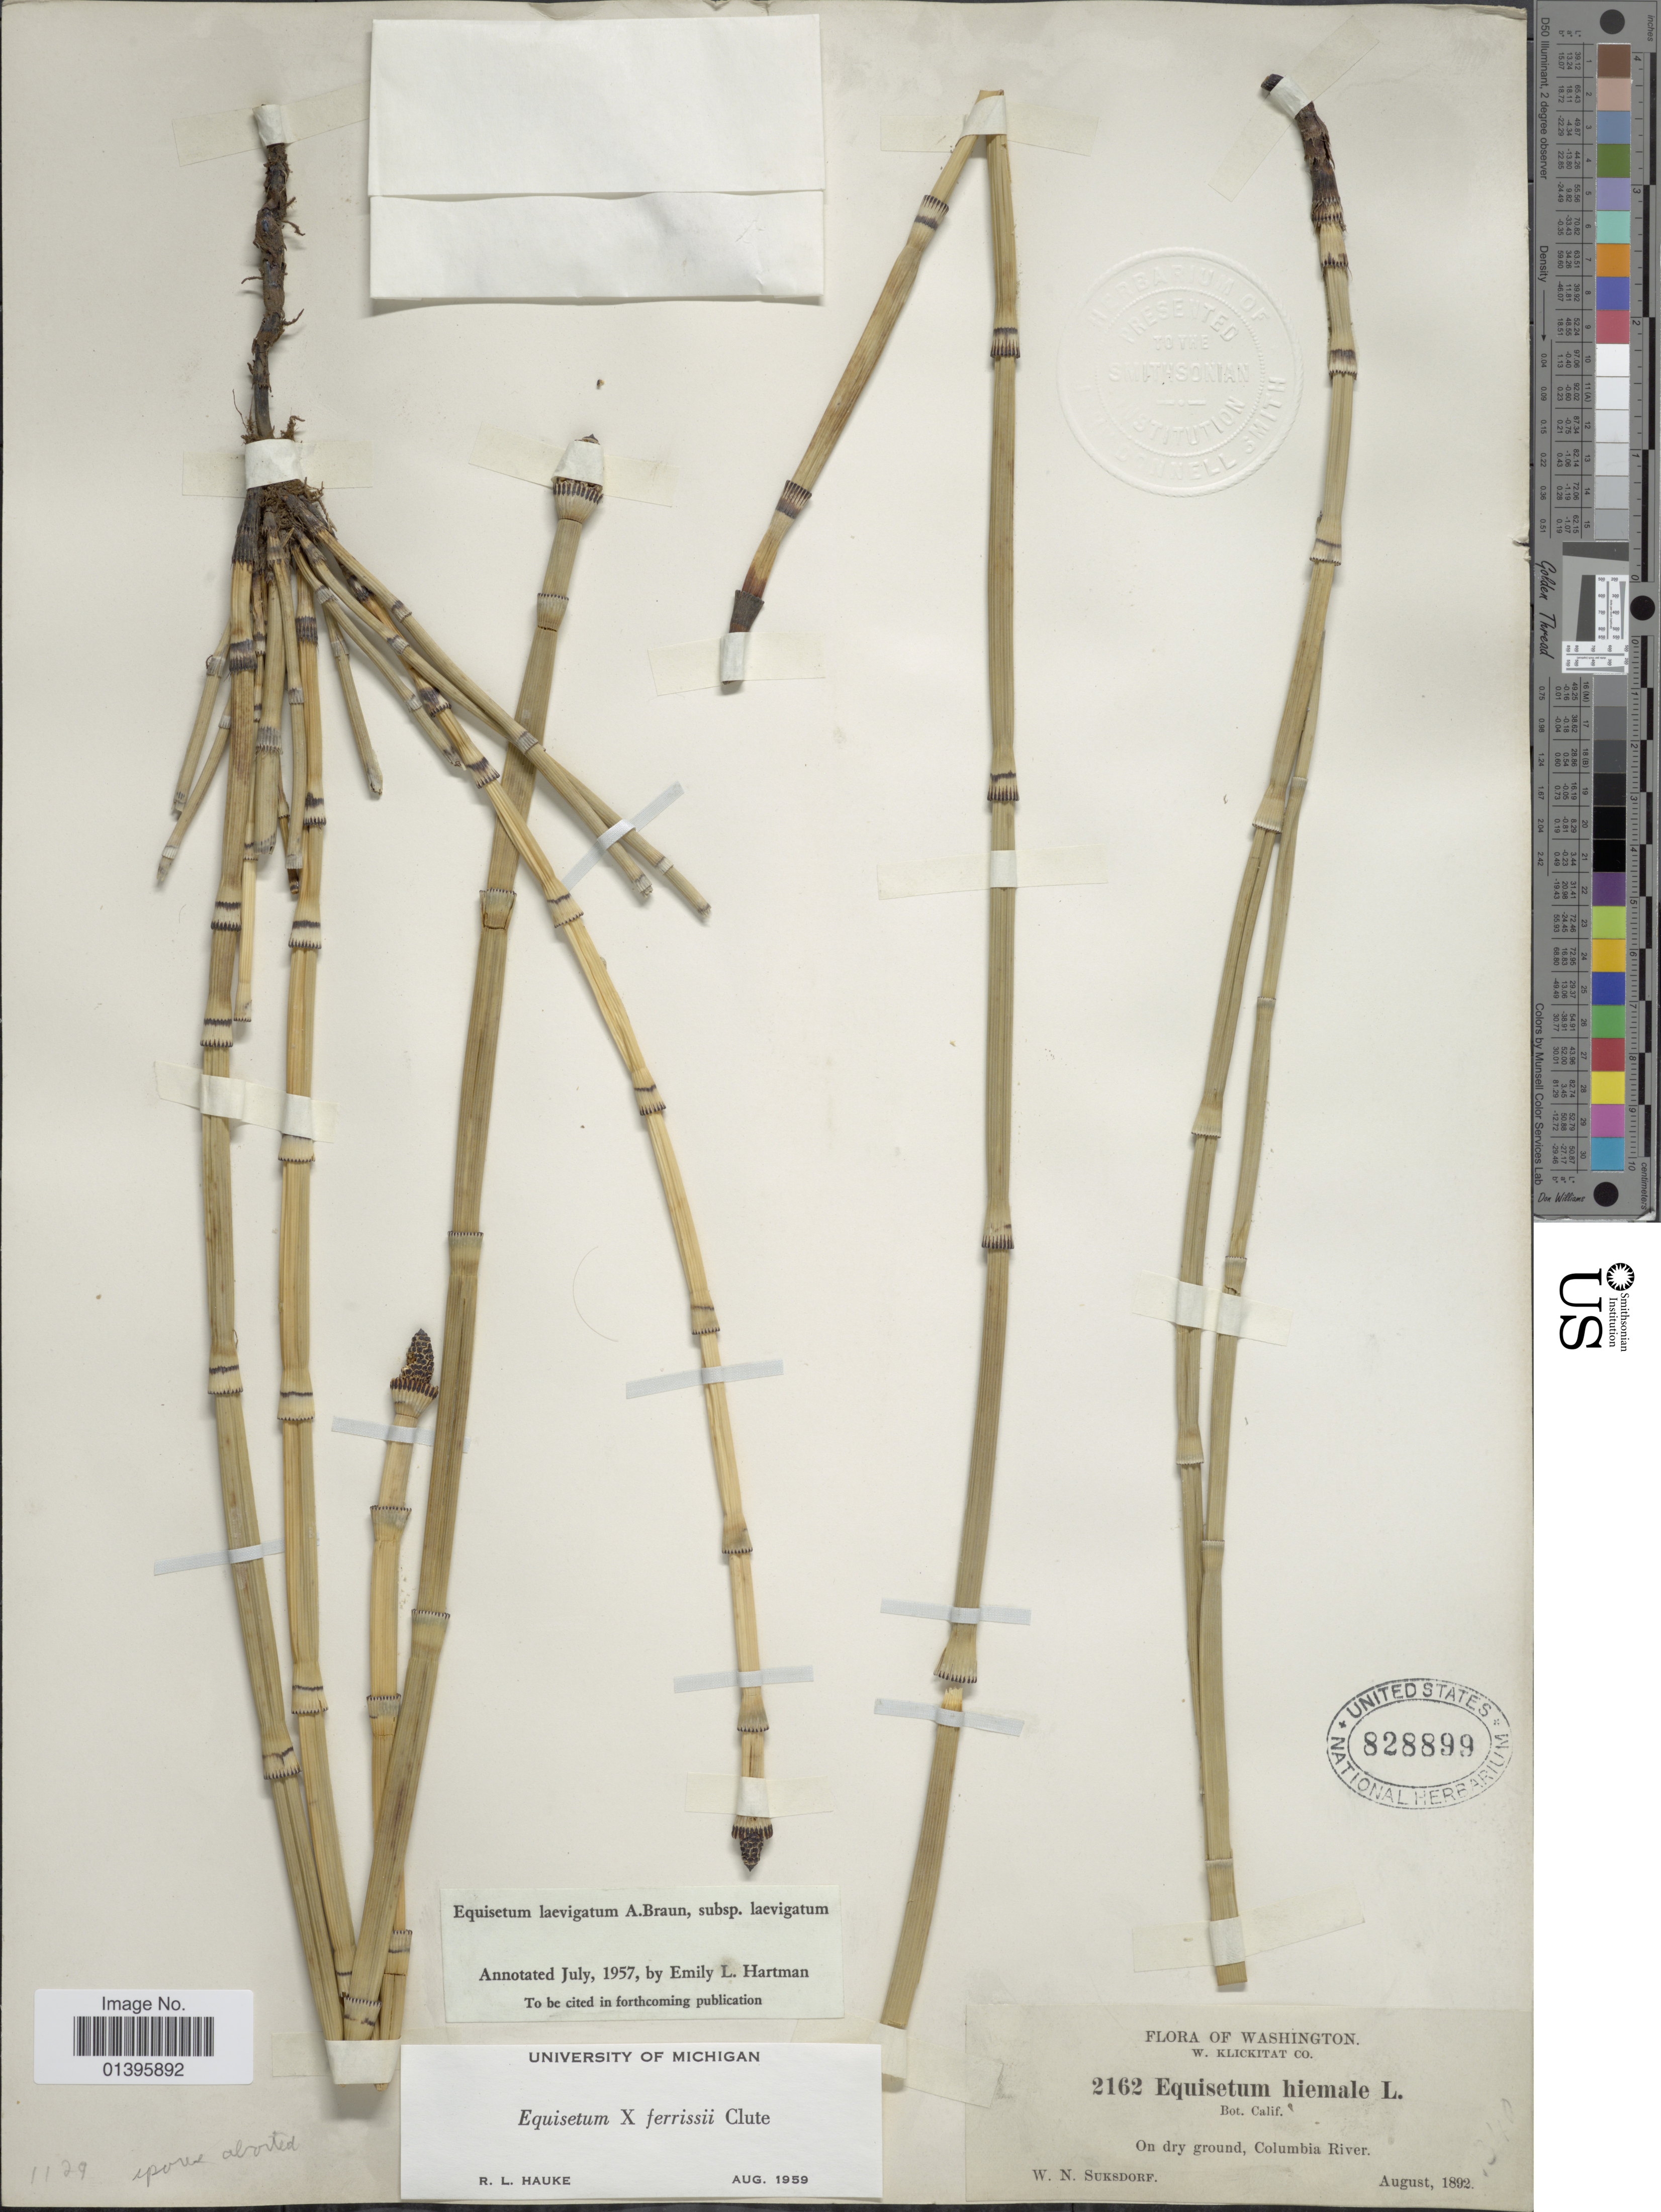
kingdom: Plantae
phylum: Tracheophyta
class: Polypodiopsida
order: Equisetales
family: Equisetaceae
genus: Equisetum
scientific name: Equisetum x ferrissii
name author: Clute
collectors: W. N. Suksdorf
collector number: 2162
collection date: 1892-08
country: United States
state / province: Washington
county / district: Klickitat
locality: W. Klickitat Co. On dry ground, Columbia River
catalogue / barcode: US 828899